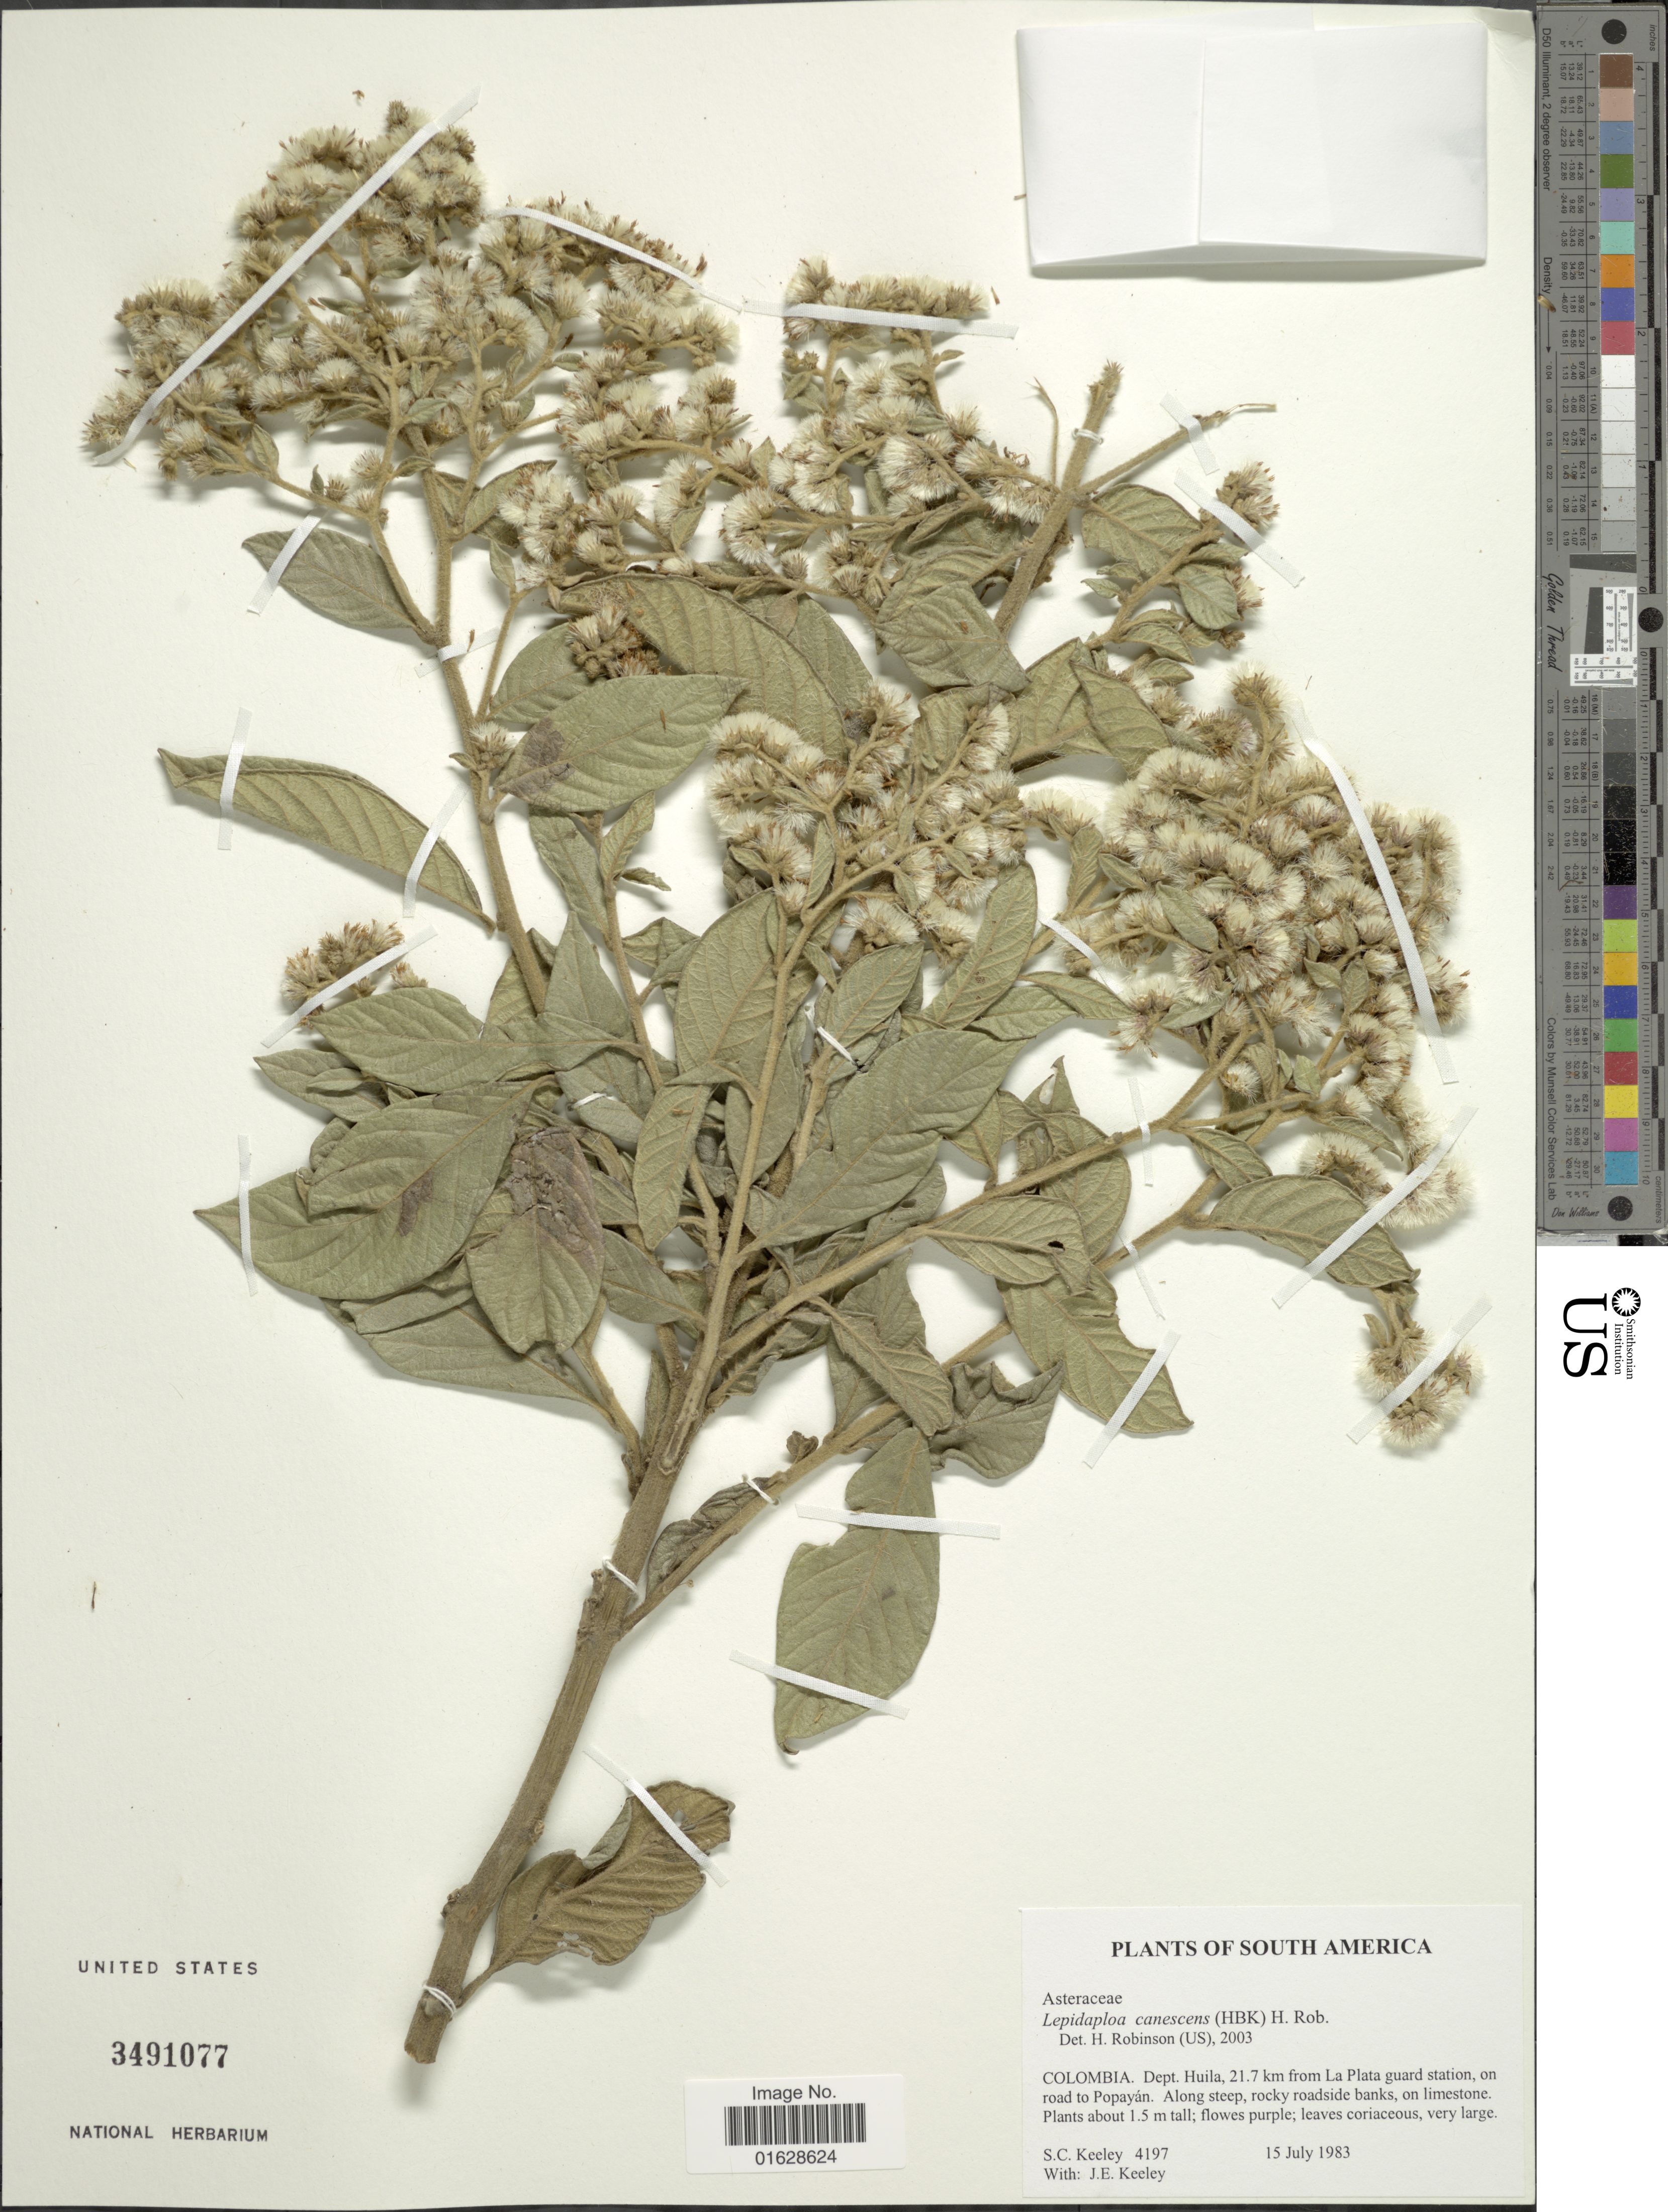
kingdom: Plantae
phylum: Tracheophyta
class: Magnoliopsida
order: Asterales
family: Asteraceae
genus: Lepidaploa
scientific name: Lepidaploa canescens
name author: (Kunth) H. Rob.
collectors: S. C. Keeley & J. E. Keeley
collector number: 4197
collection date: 1983-07-15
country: Colombia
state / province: Huila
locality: Colombia. Dept. Huila, 21.7 km from La Plata guard station, on road to Popayan. Along steep, rocky roadside banks, on limestone.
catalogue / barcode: US 3491077